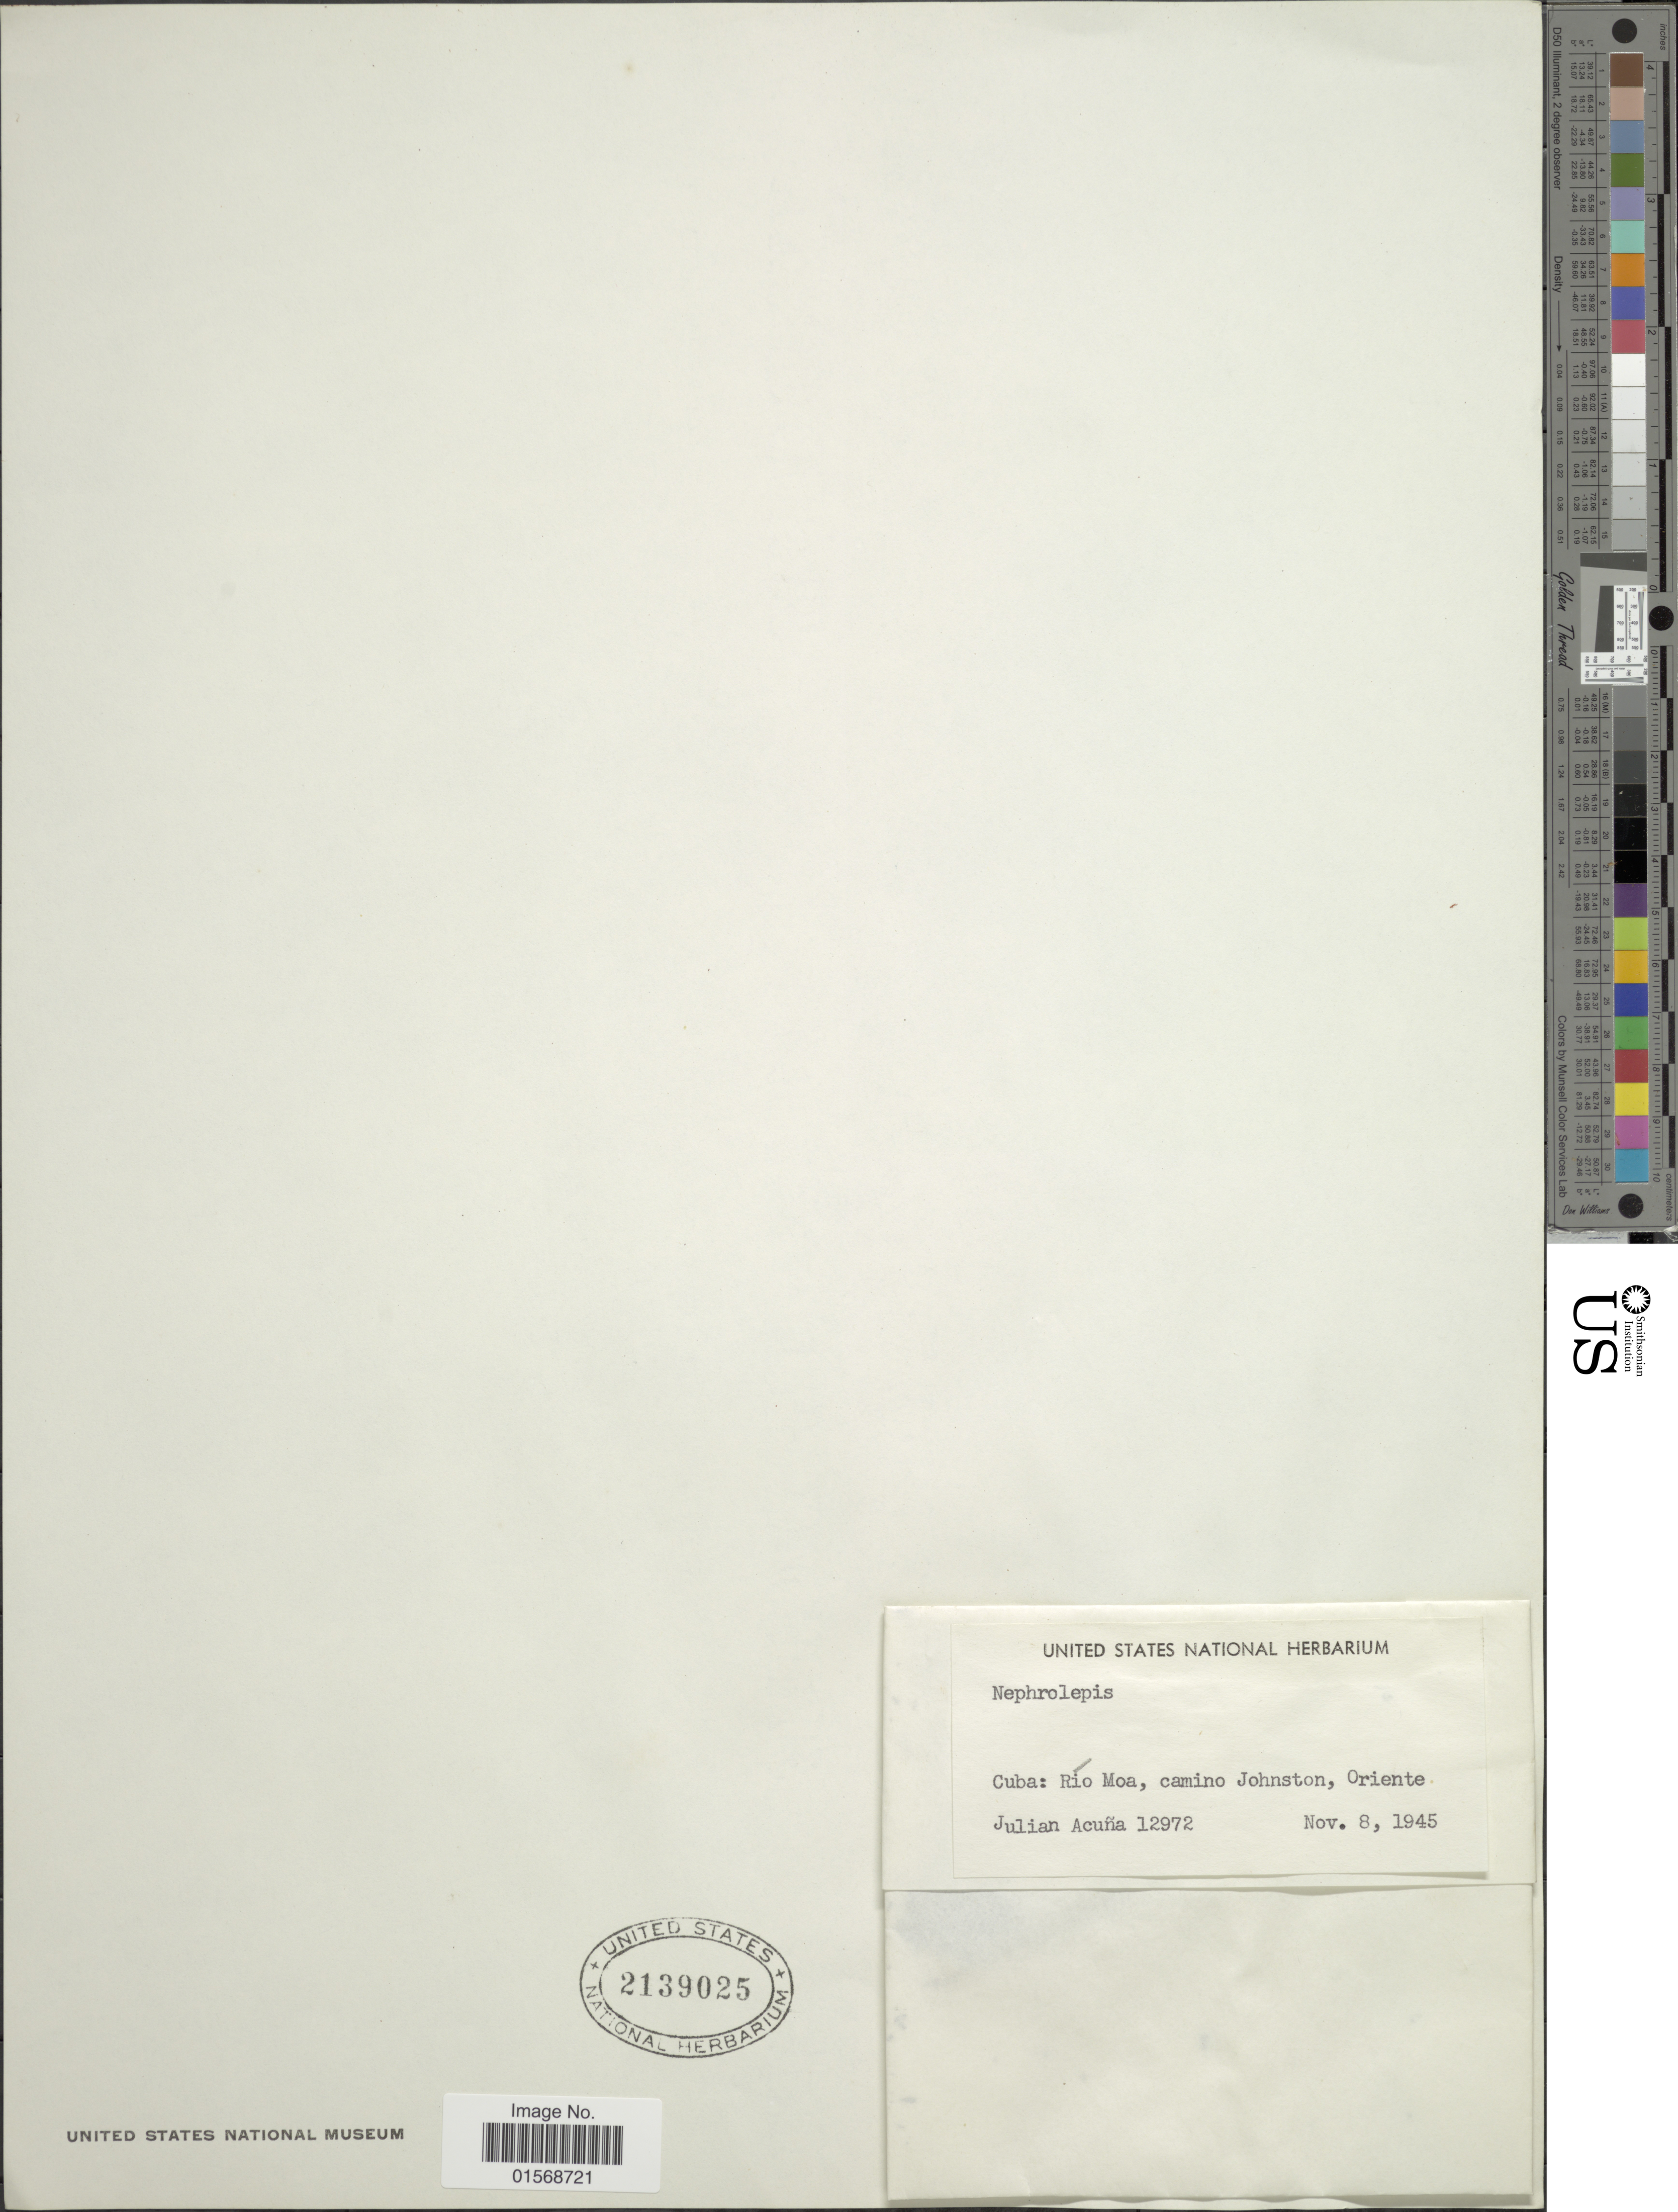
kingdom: Plantae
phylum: Tracheophyta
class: Polypodiopsida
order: Polypodiales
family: Nephrolepidaceae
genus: Nephrolepis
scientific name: Nephrolepis sp.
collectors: J. B. Acuña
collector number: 12972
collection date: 1945-11-08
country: Cuba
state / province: Oriente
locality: Cuba: Rio Moa, camino Johnston, Oriente.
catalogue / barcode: US 2139025